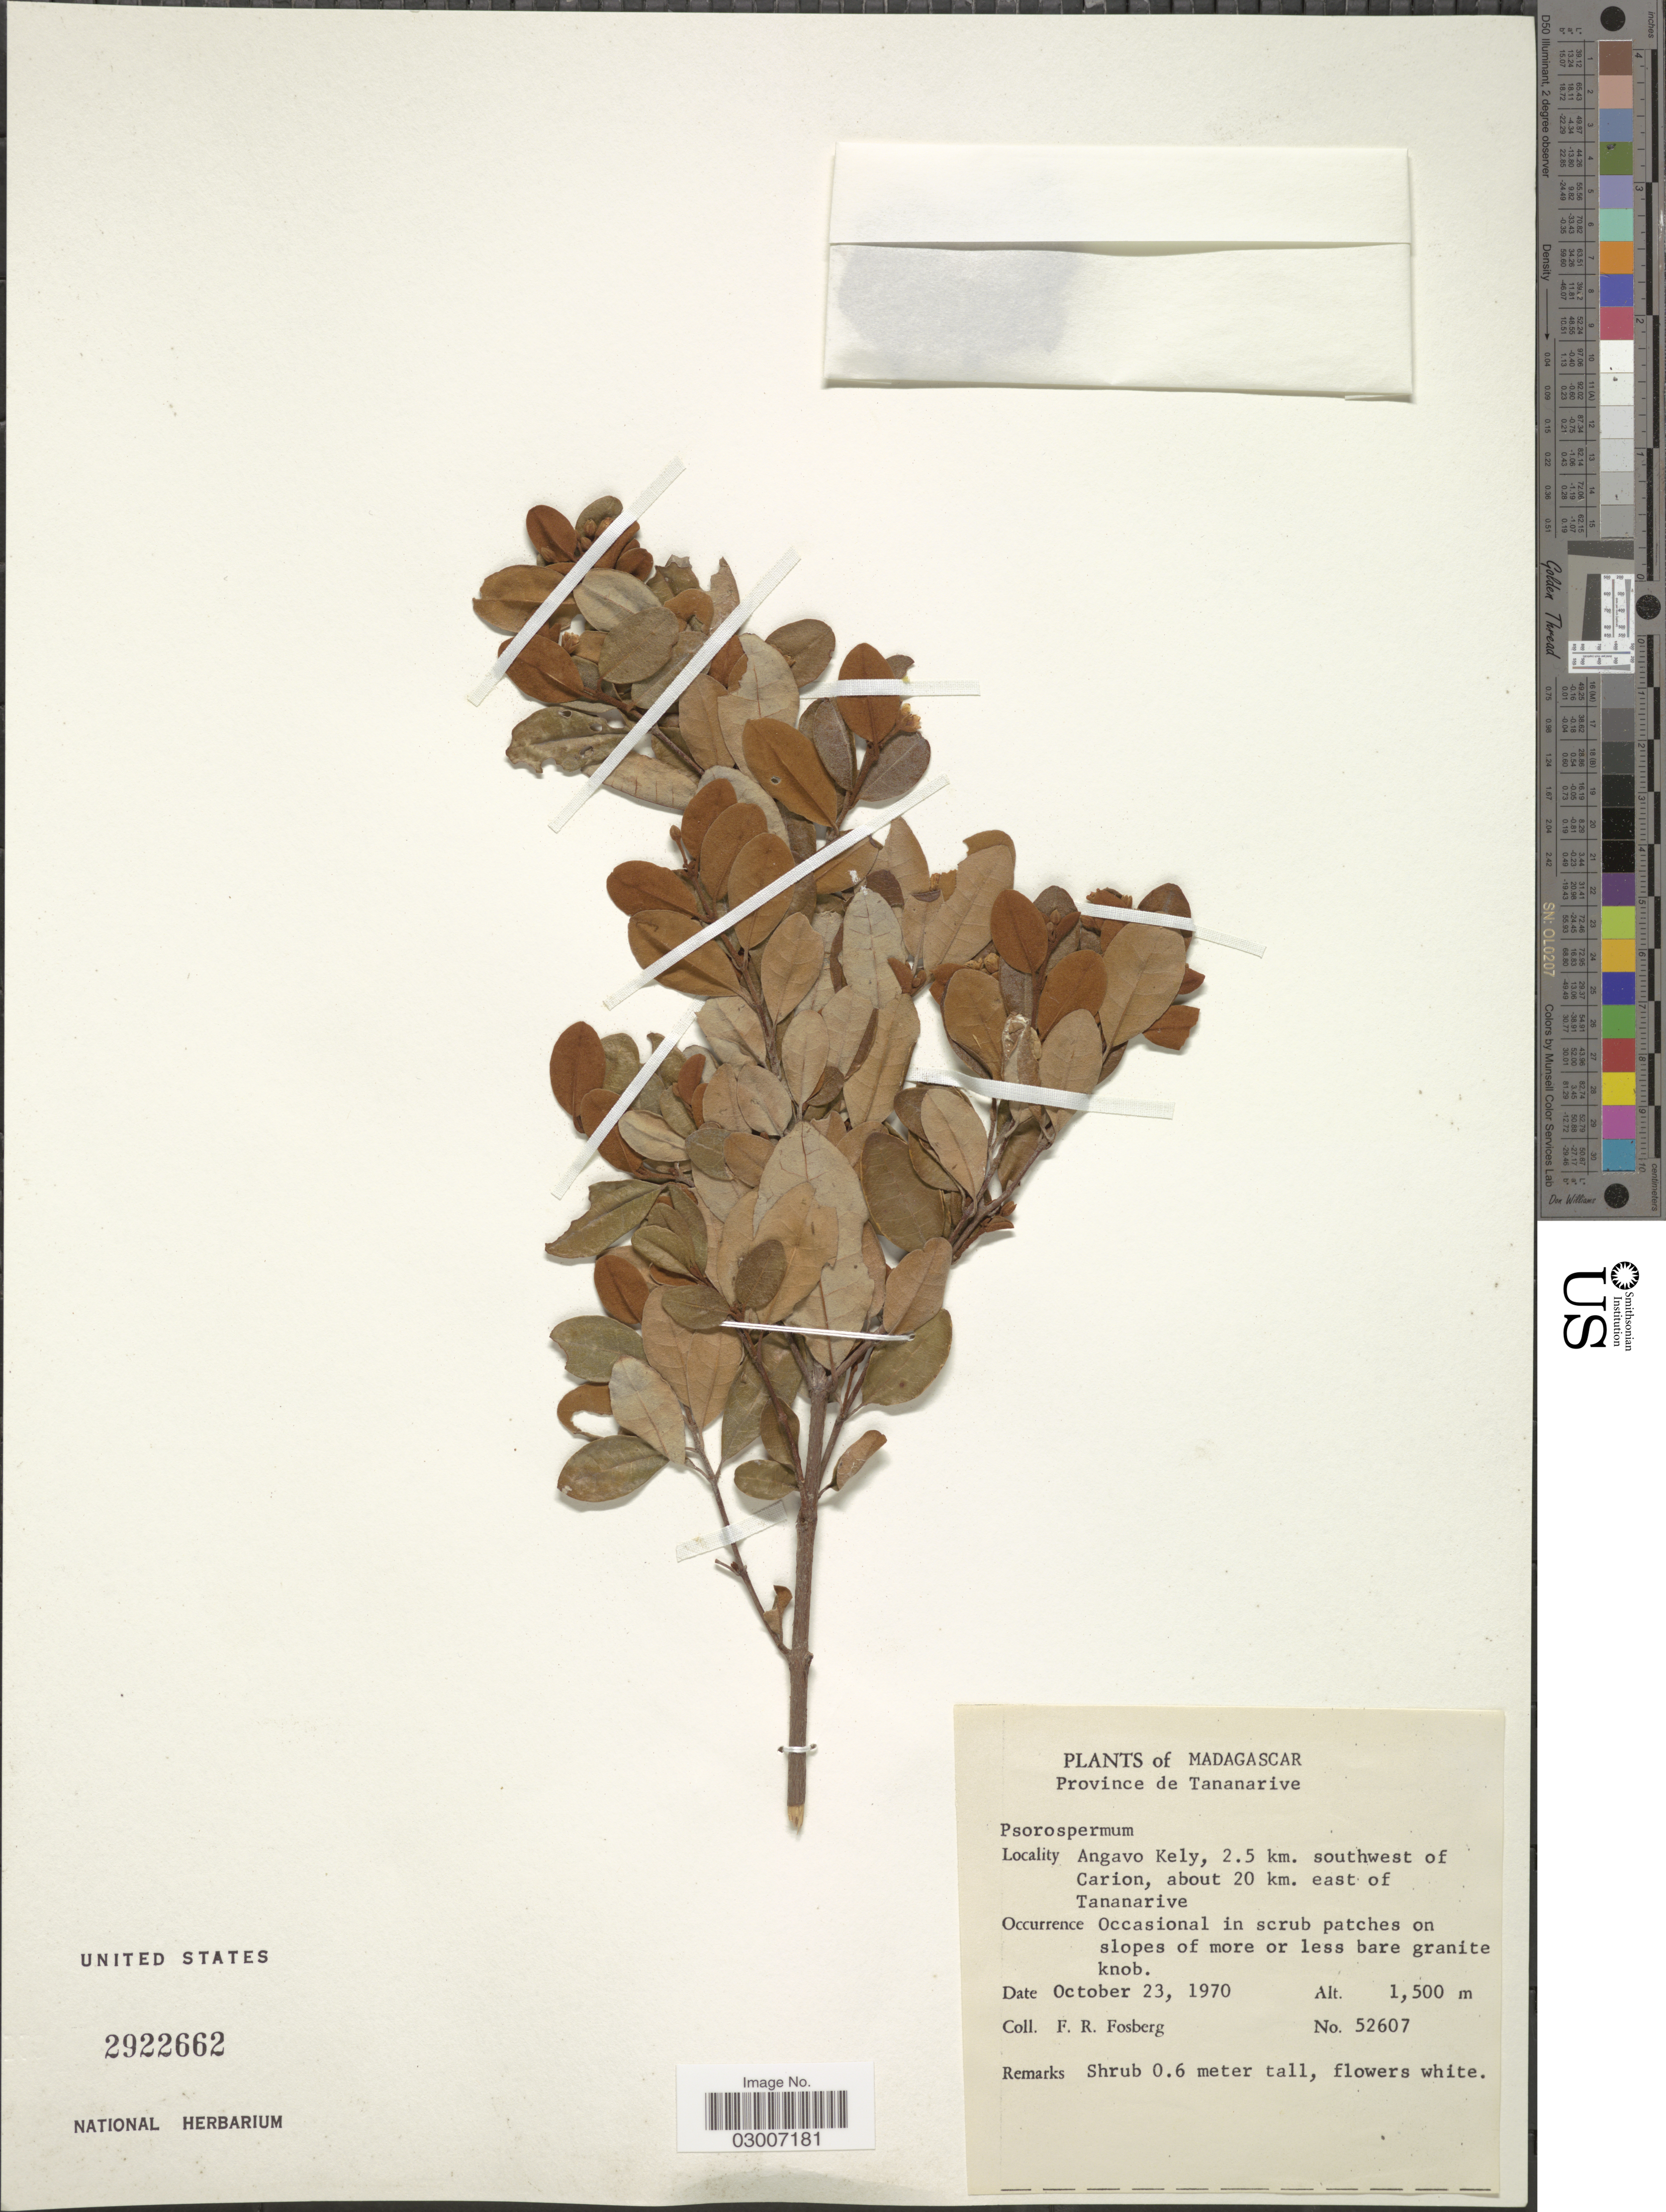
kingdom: Plantae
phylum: Tracheophyta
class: Magnoliopsida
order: Malpighiales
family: Hypericaceae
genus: Psorospermum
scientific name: Psorospermum sp.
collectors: F. R. Fosberg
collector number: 52607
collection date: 1970-10-23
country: Madagascar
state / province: Analamanga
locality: Angavo Kely, 2.5 km. southwest of Carion, about 20 km. east of Tananarive.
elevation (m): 1500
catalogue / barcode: US 2922662